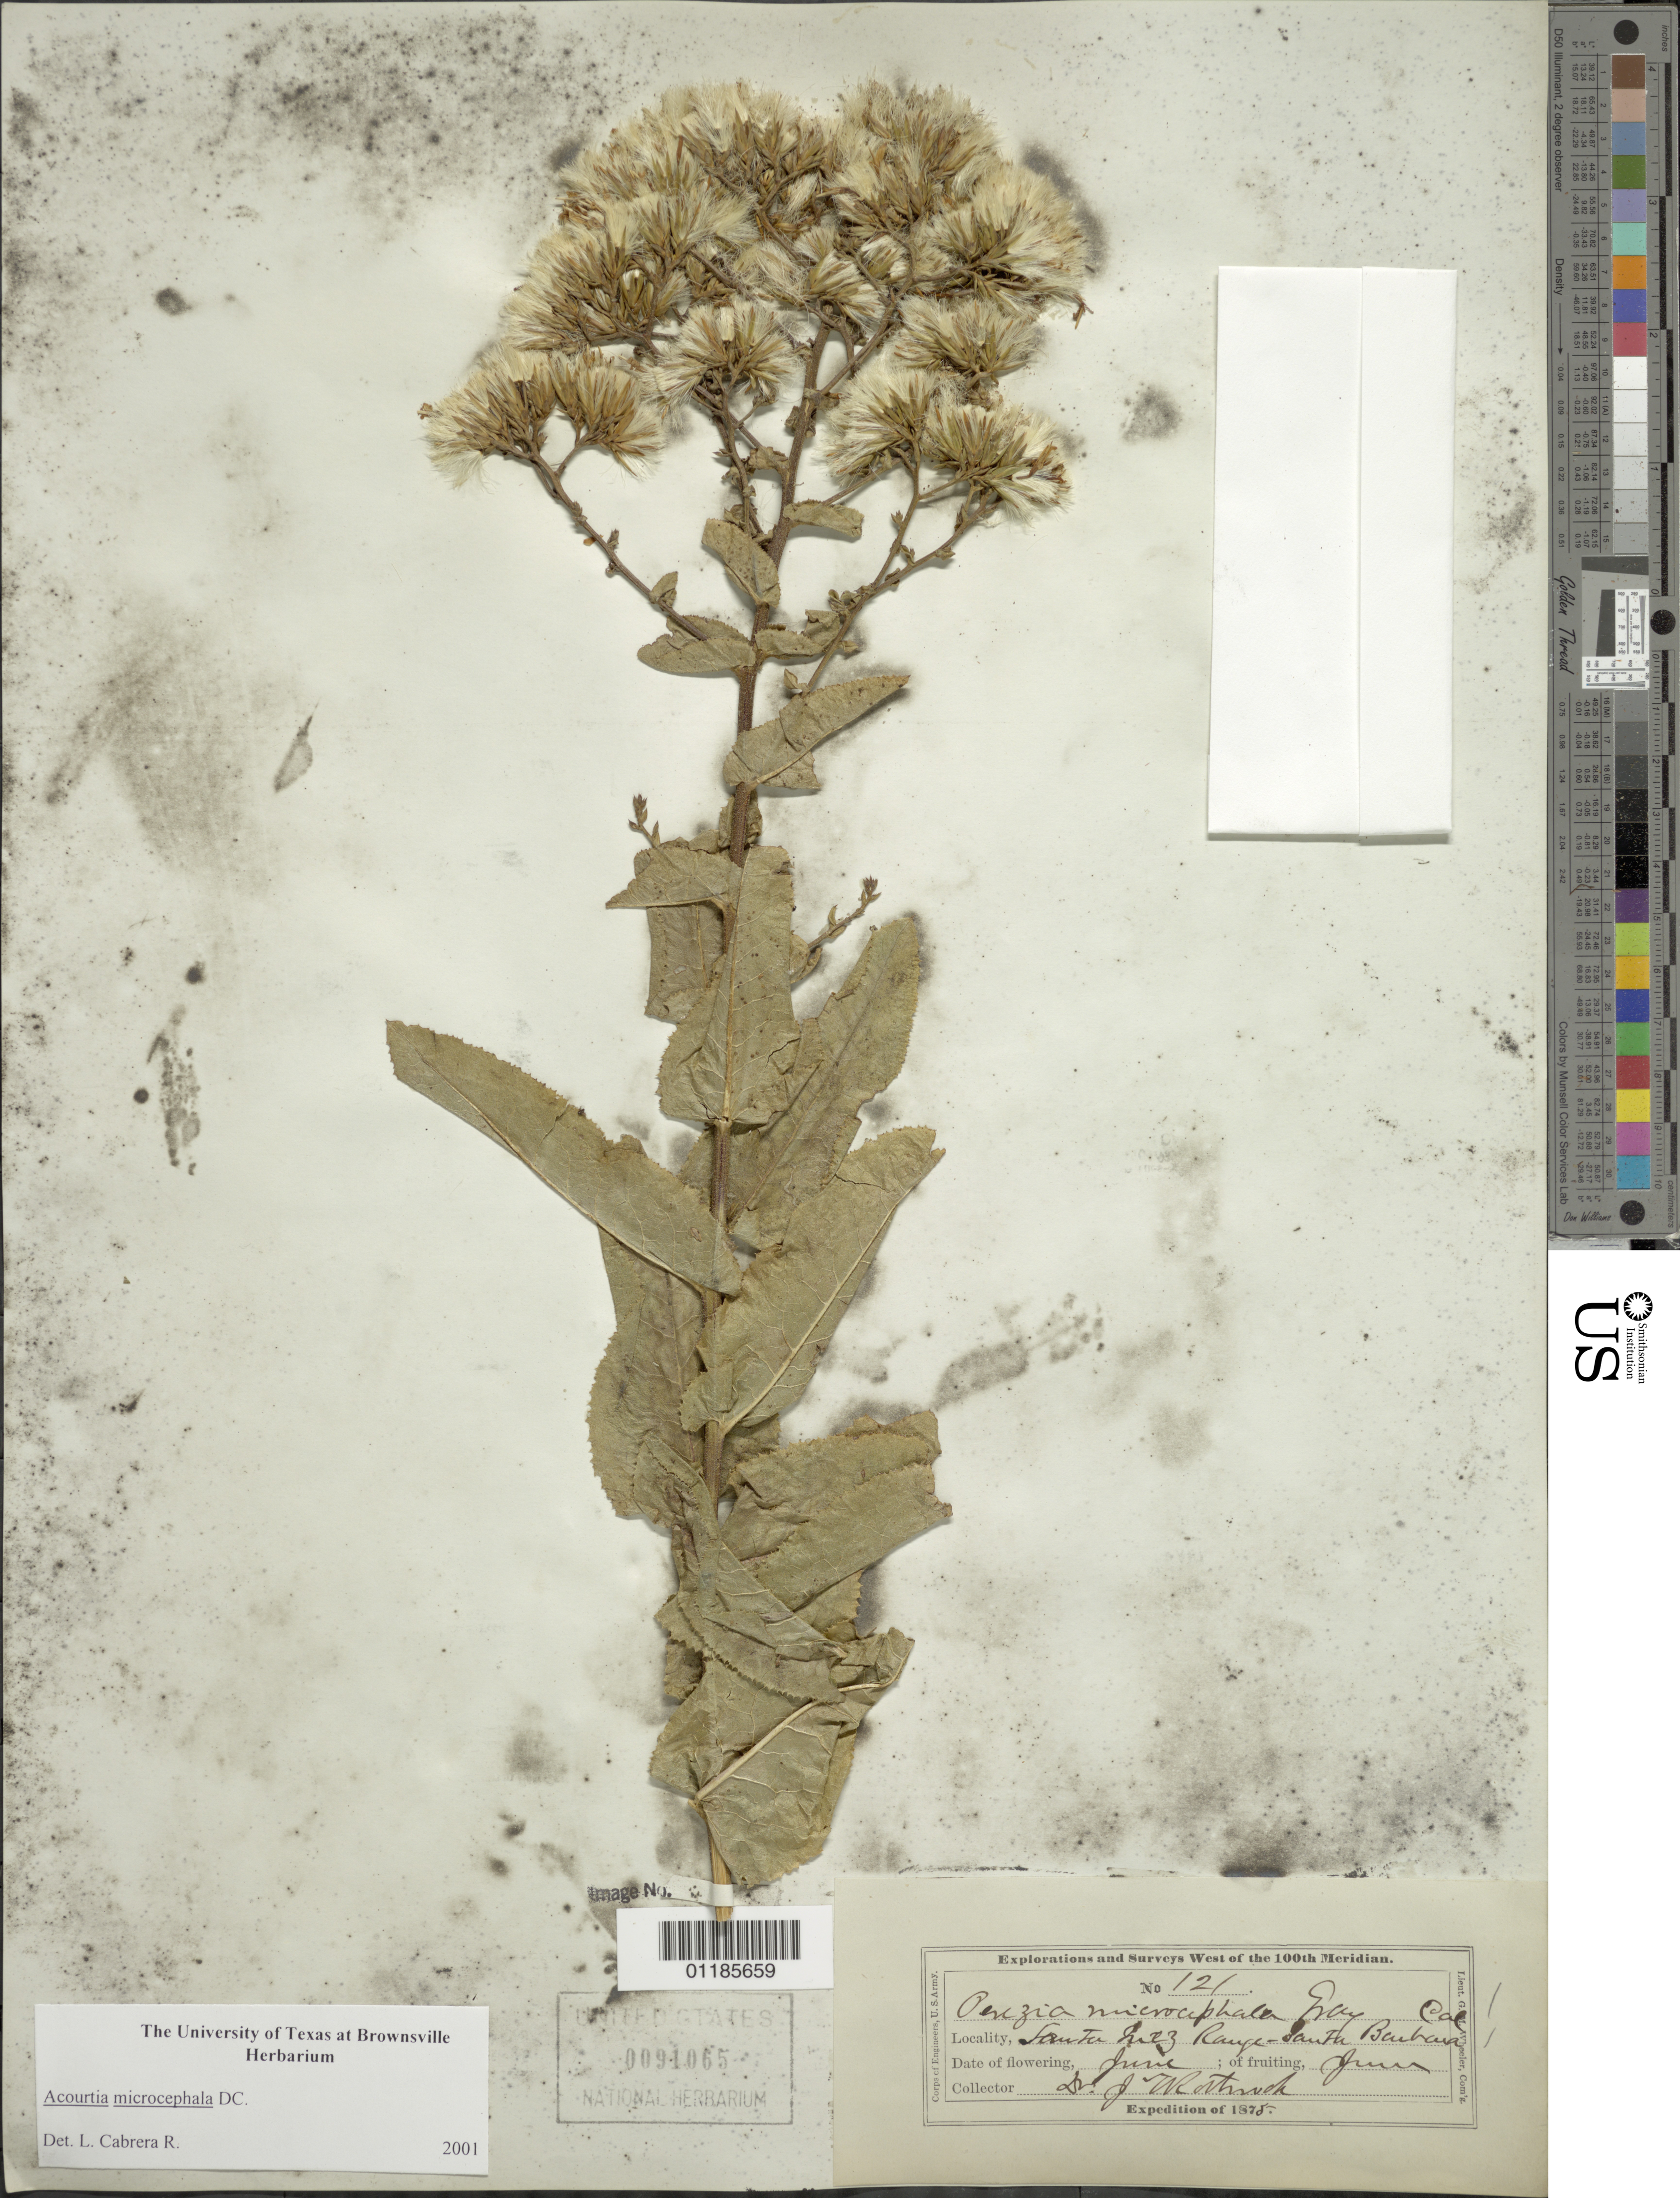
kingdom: Plantae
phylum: Tracheophyta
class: Magnoliopsida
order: Asterales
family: Asteraceae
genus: Acourtia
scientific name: Acourtia microcephala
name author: DC.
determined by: Cabrera R., L.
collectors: J. T. Rothrock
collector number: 121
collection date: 1875-06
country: United States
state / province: California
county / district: Santa Barbara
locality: Santa Ynez Range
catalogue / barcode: US 91065